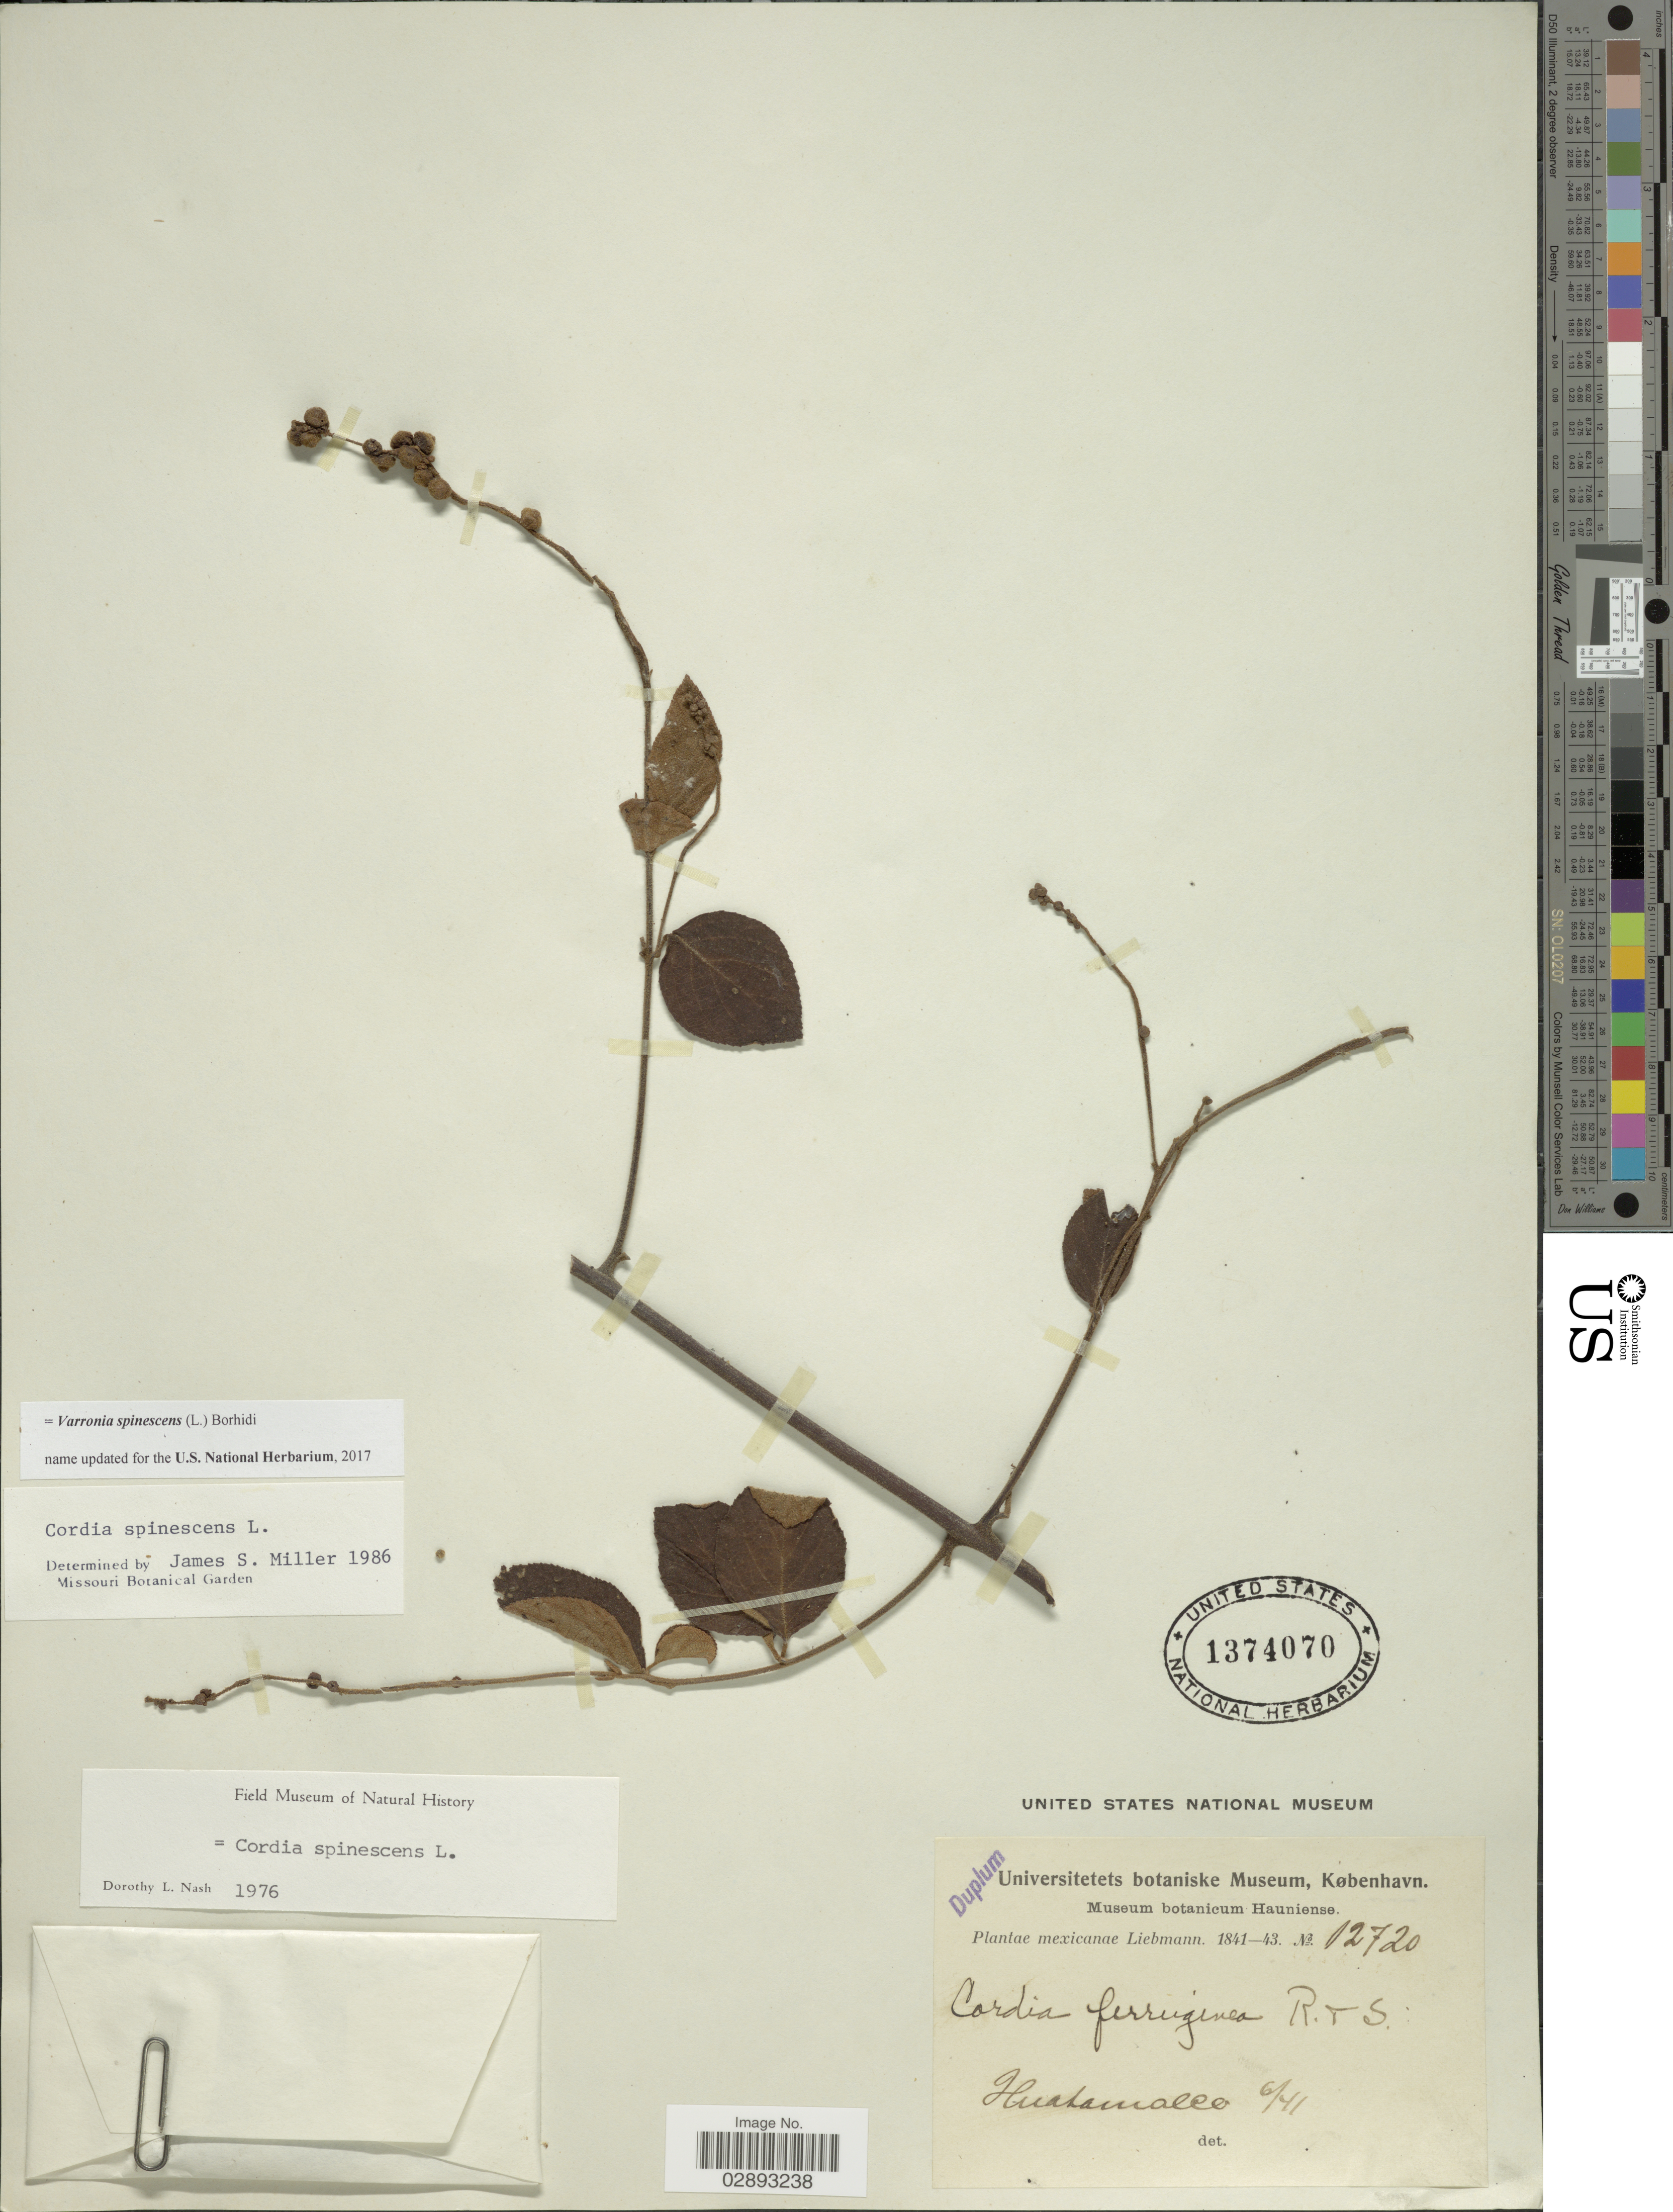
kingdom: Plantae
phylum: Tracheophyta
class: Magnoliopsida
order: Boraginales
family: Cordiaceae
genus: Varronia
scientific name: Varronia spinescens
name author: (L.) Borhidi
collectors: Liebmann, --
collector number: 12720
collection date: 1841-06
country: Mexico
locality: Huatamalco.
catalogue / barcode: US 1374070